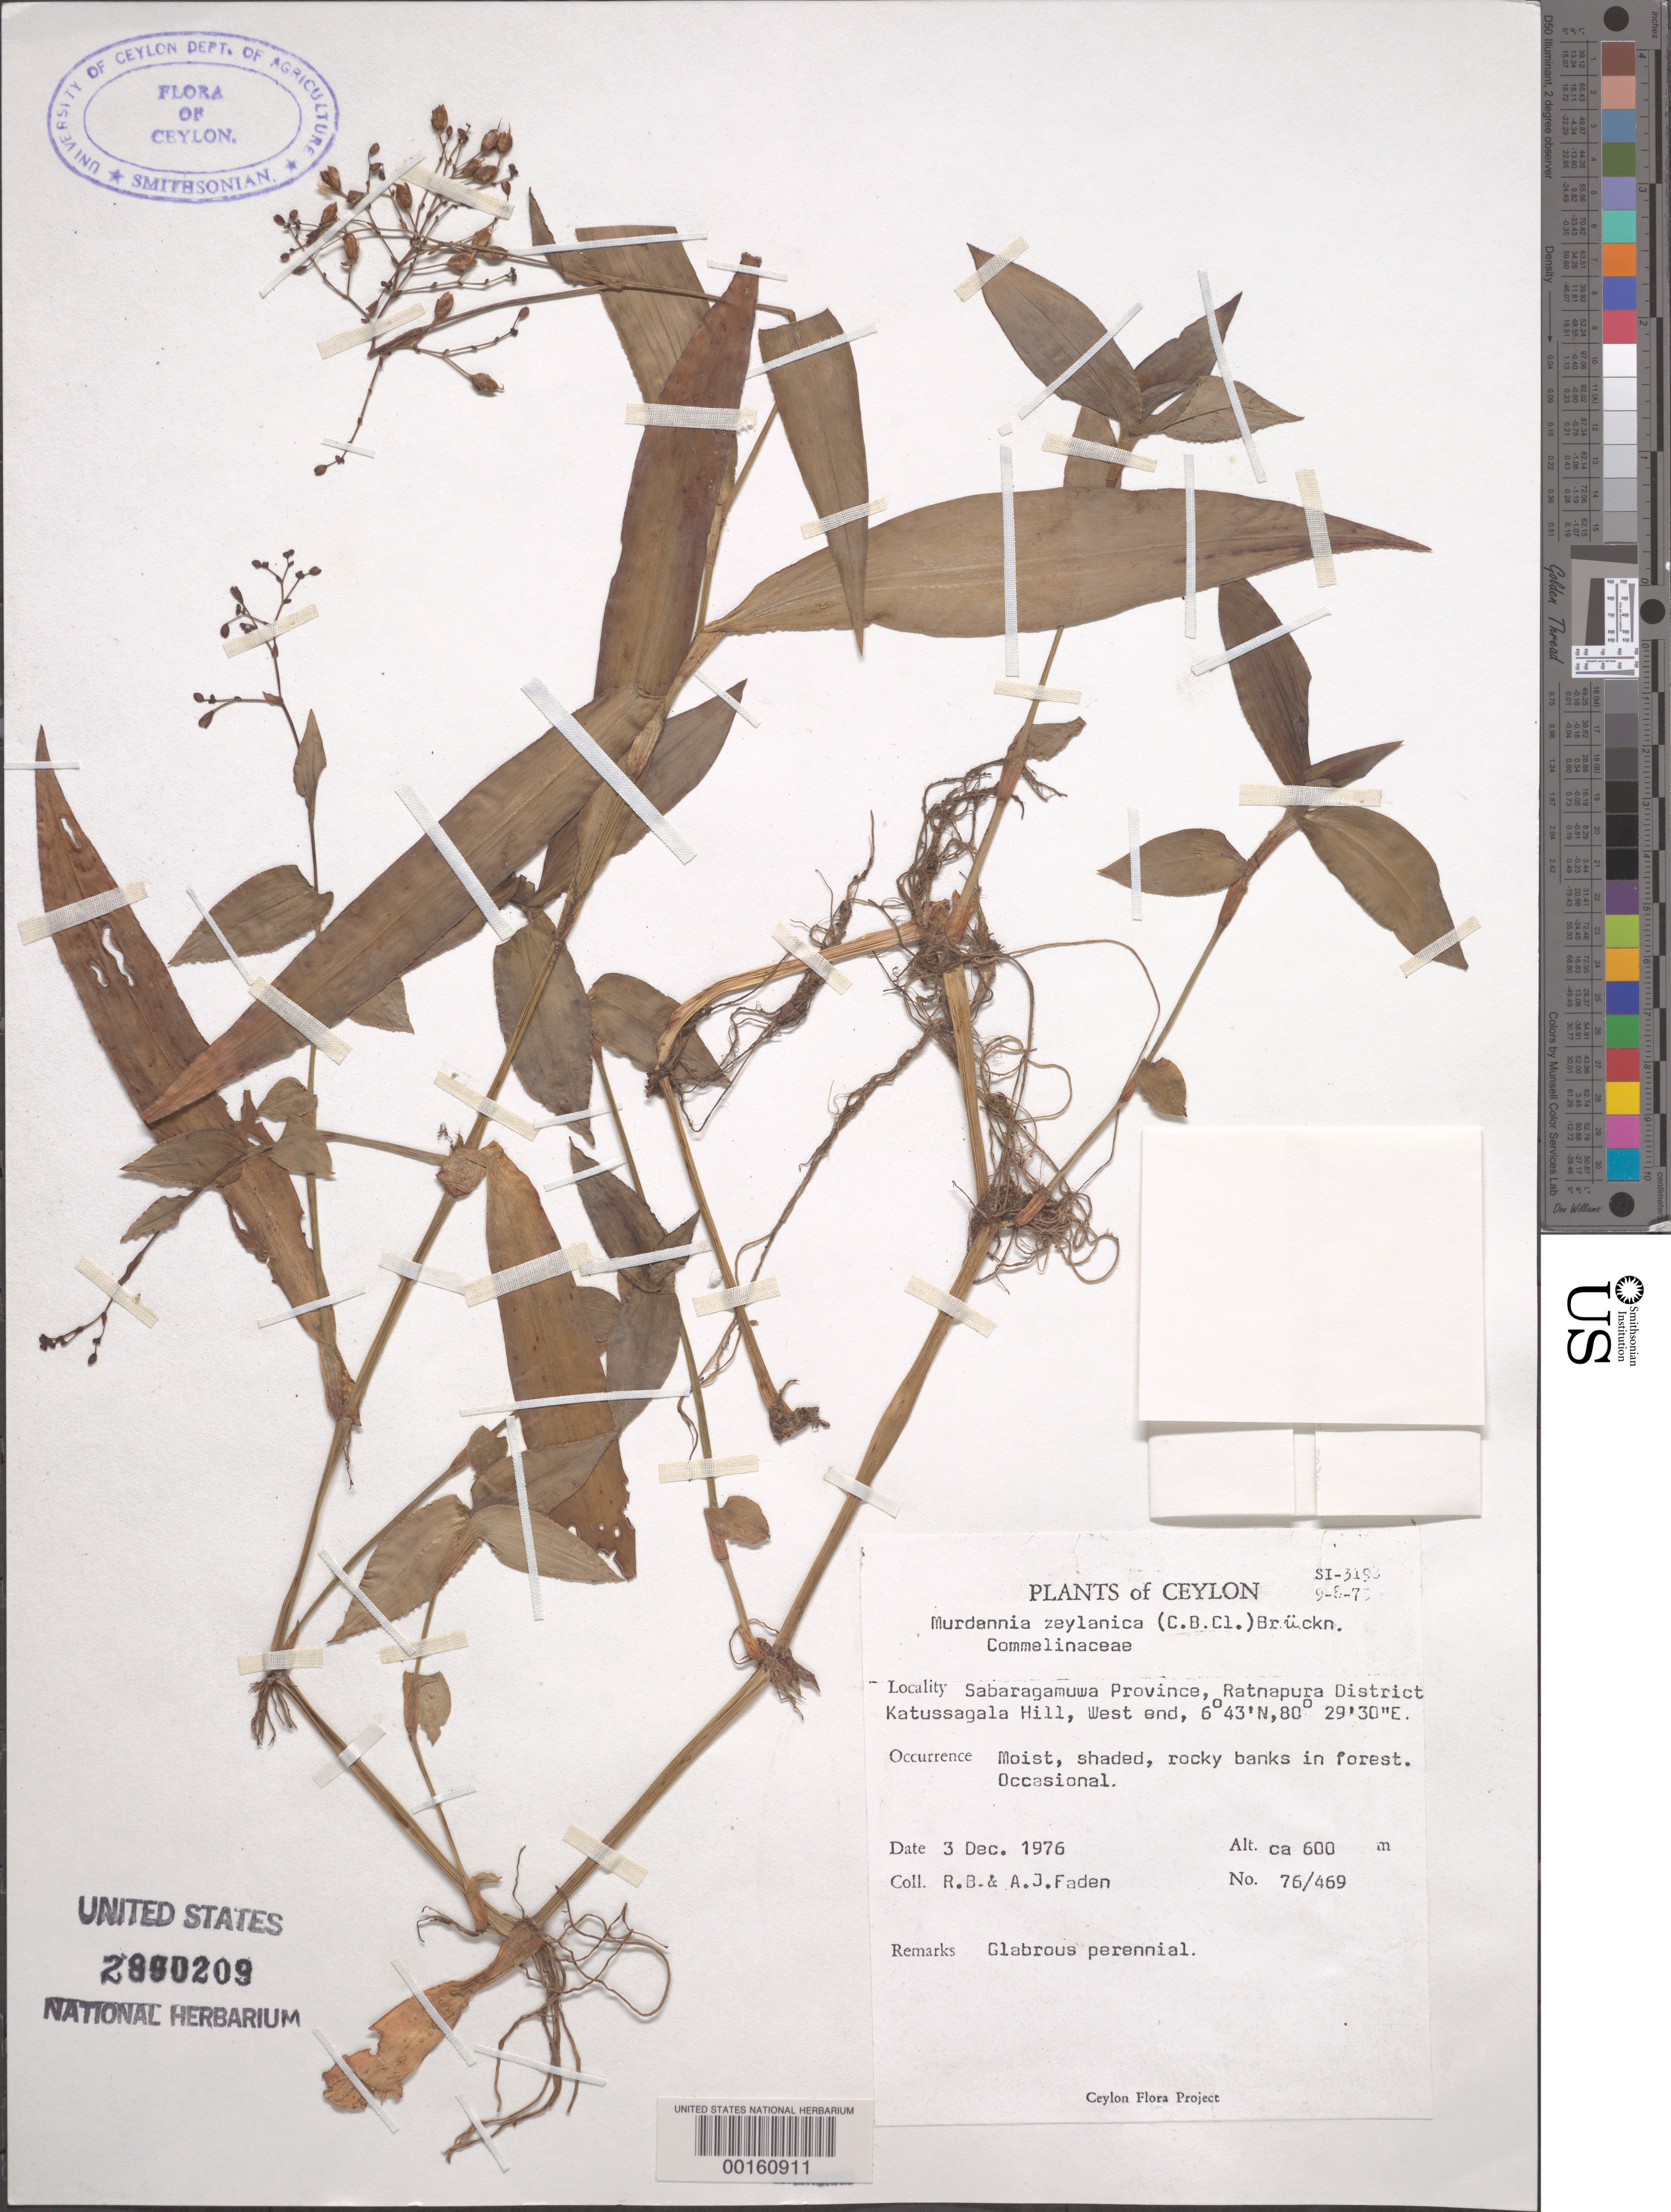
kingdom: Plantae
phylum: Tracheophyta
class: Liliopsida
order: Commelinales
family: Commelinaceae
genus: Murdannia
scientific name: Murdannia zeylanica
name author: (C.B. Clarke) G. Brückn.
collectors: R. B. Faden & A. J. Faden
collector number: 76/469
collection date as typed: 03 Dec 1976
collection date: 1976-12-03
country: Sri Lanka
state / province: Sabaragamuwa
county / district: Ratnapura Dist.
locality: Katussagala hill, west end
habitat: Moist, shaded rocky banks in forest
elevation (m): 600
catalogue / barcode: US 2890209